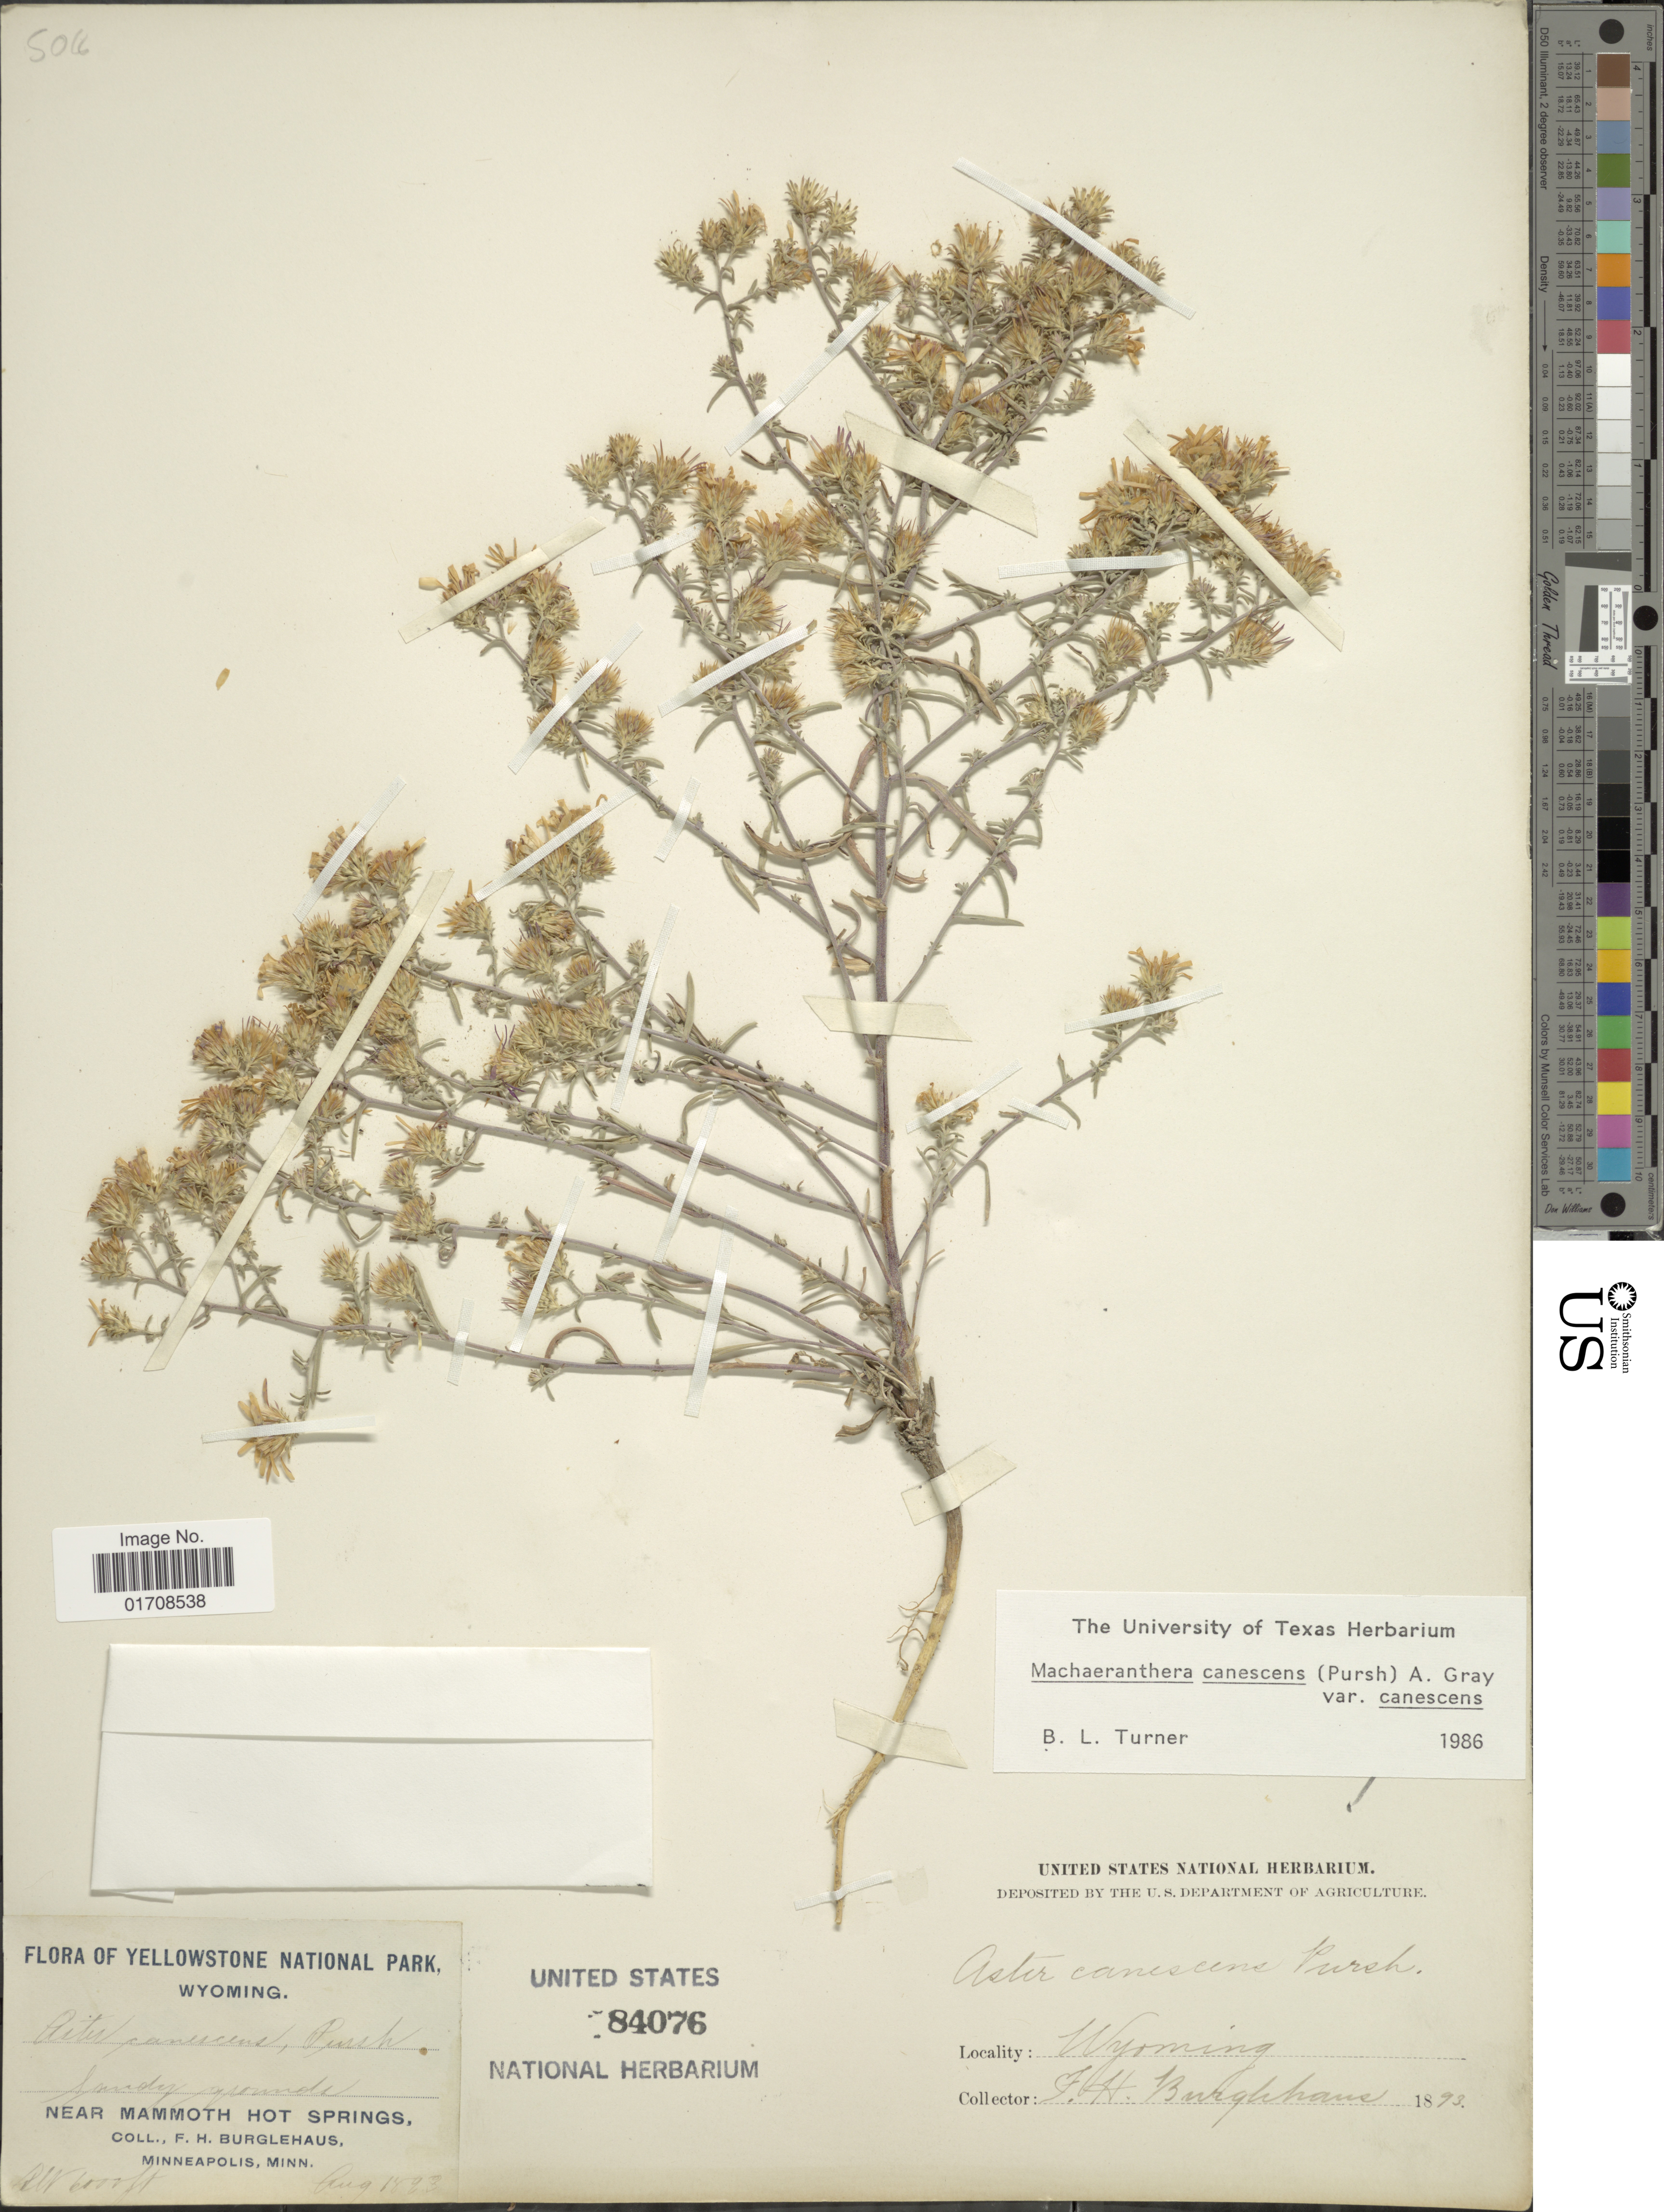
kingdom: Plantae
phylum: Tracheophyta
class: Magnoliopsida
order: Asterales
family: Asteraceae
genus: Machaeranthera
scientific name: Machaeranthera canescens var. canescens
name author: (Pursh) A. Gray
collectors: F. Burglehaus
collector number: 5066?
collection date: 1893-08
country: United States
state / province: Wyoming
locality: Yellowstone National Park, near Mammoth Hot Springs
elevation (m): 1829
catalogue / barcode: US 84076